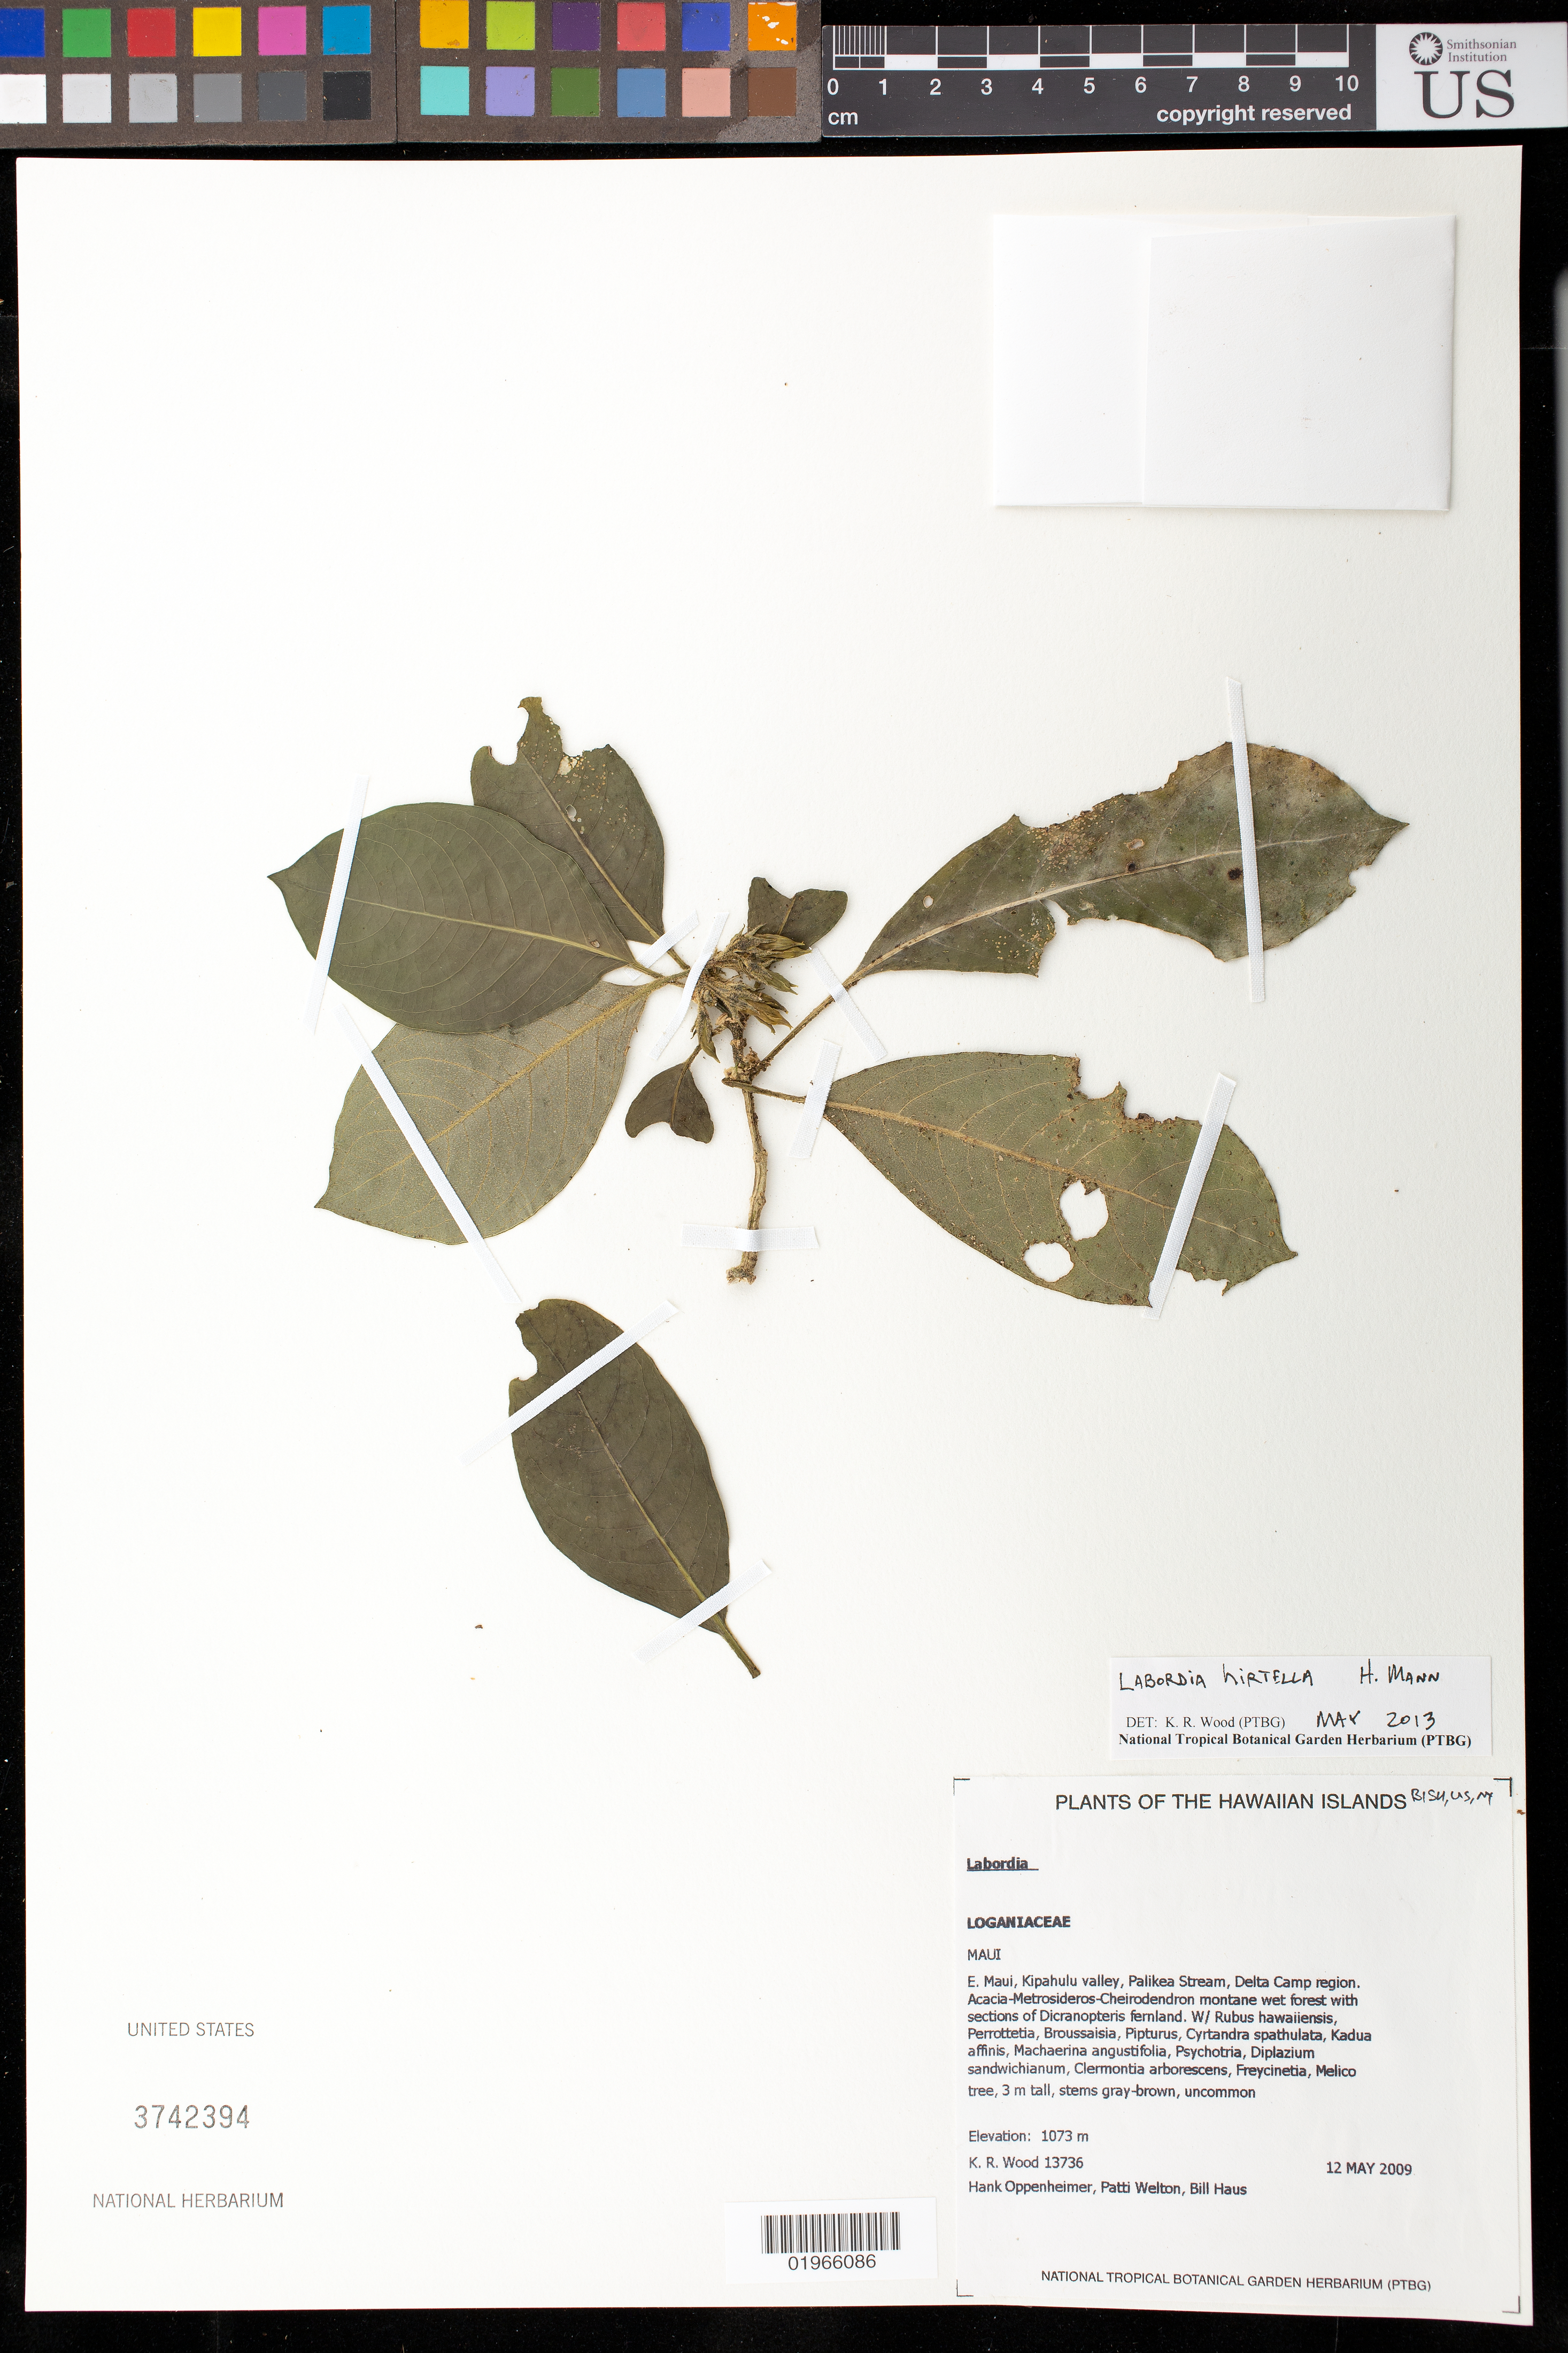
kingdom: Plantae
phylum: Tracheophyta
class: Magnoliopsida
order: Gentianales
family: Loganiaceae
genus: Geniostoma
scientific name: Geniostoma hirtellum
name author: (H. Mann) Byng & Christenh.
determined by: Wagner, W. L., (BOT), Smithsonian Institution - National Museum of Natural History (UNITED STATES)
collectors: K. R. Wood, H. L. Oppenheimer, P. Welton & B. Haus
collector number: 13736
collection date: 2009-05-12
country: United States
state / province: Hawaii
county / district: Maui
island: Maui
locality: E. Maui, Kipahulu Valley, Palikea Stream, Delta Camp region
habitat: Montane wet forest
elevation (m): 1073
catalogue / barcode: US 3742394